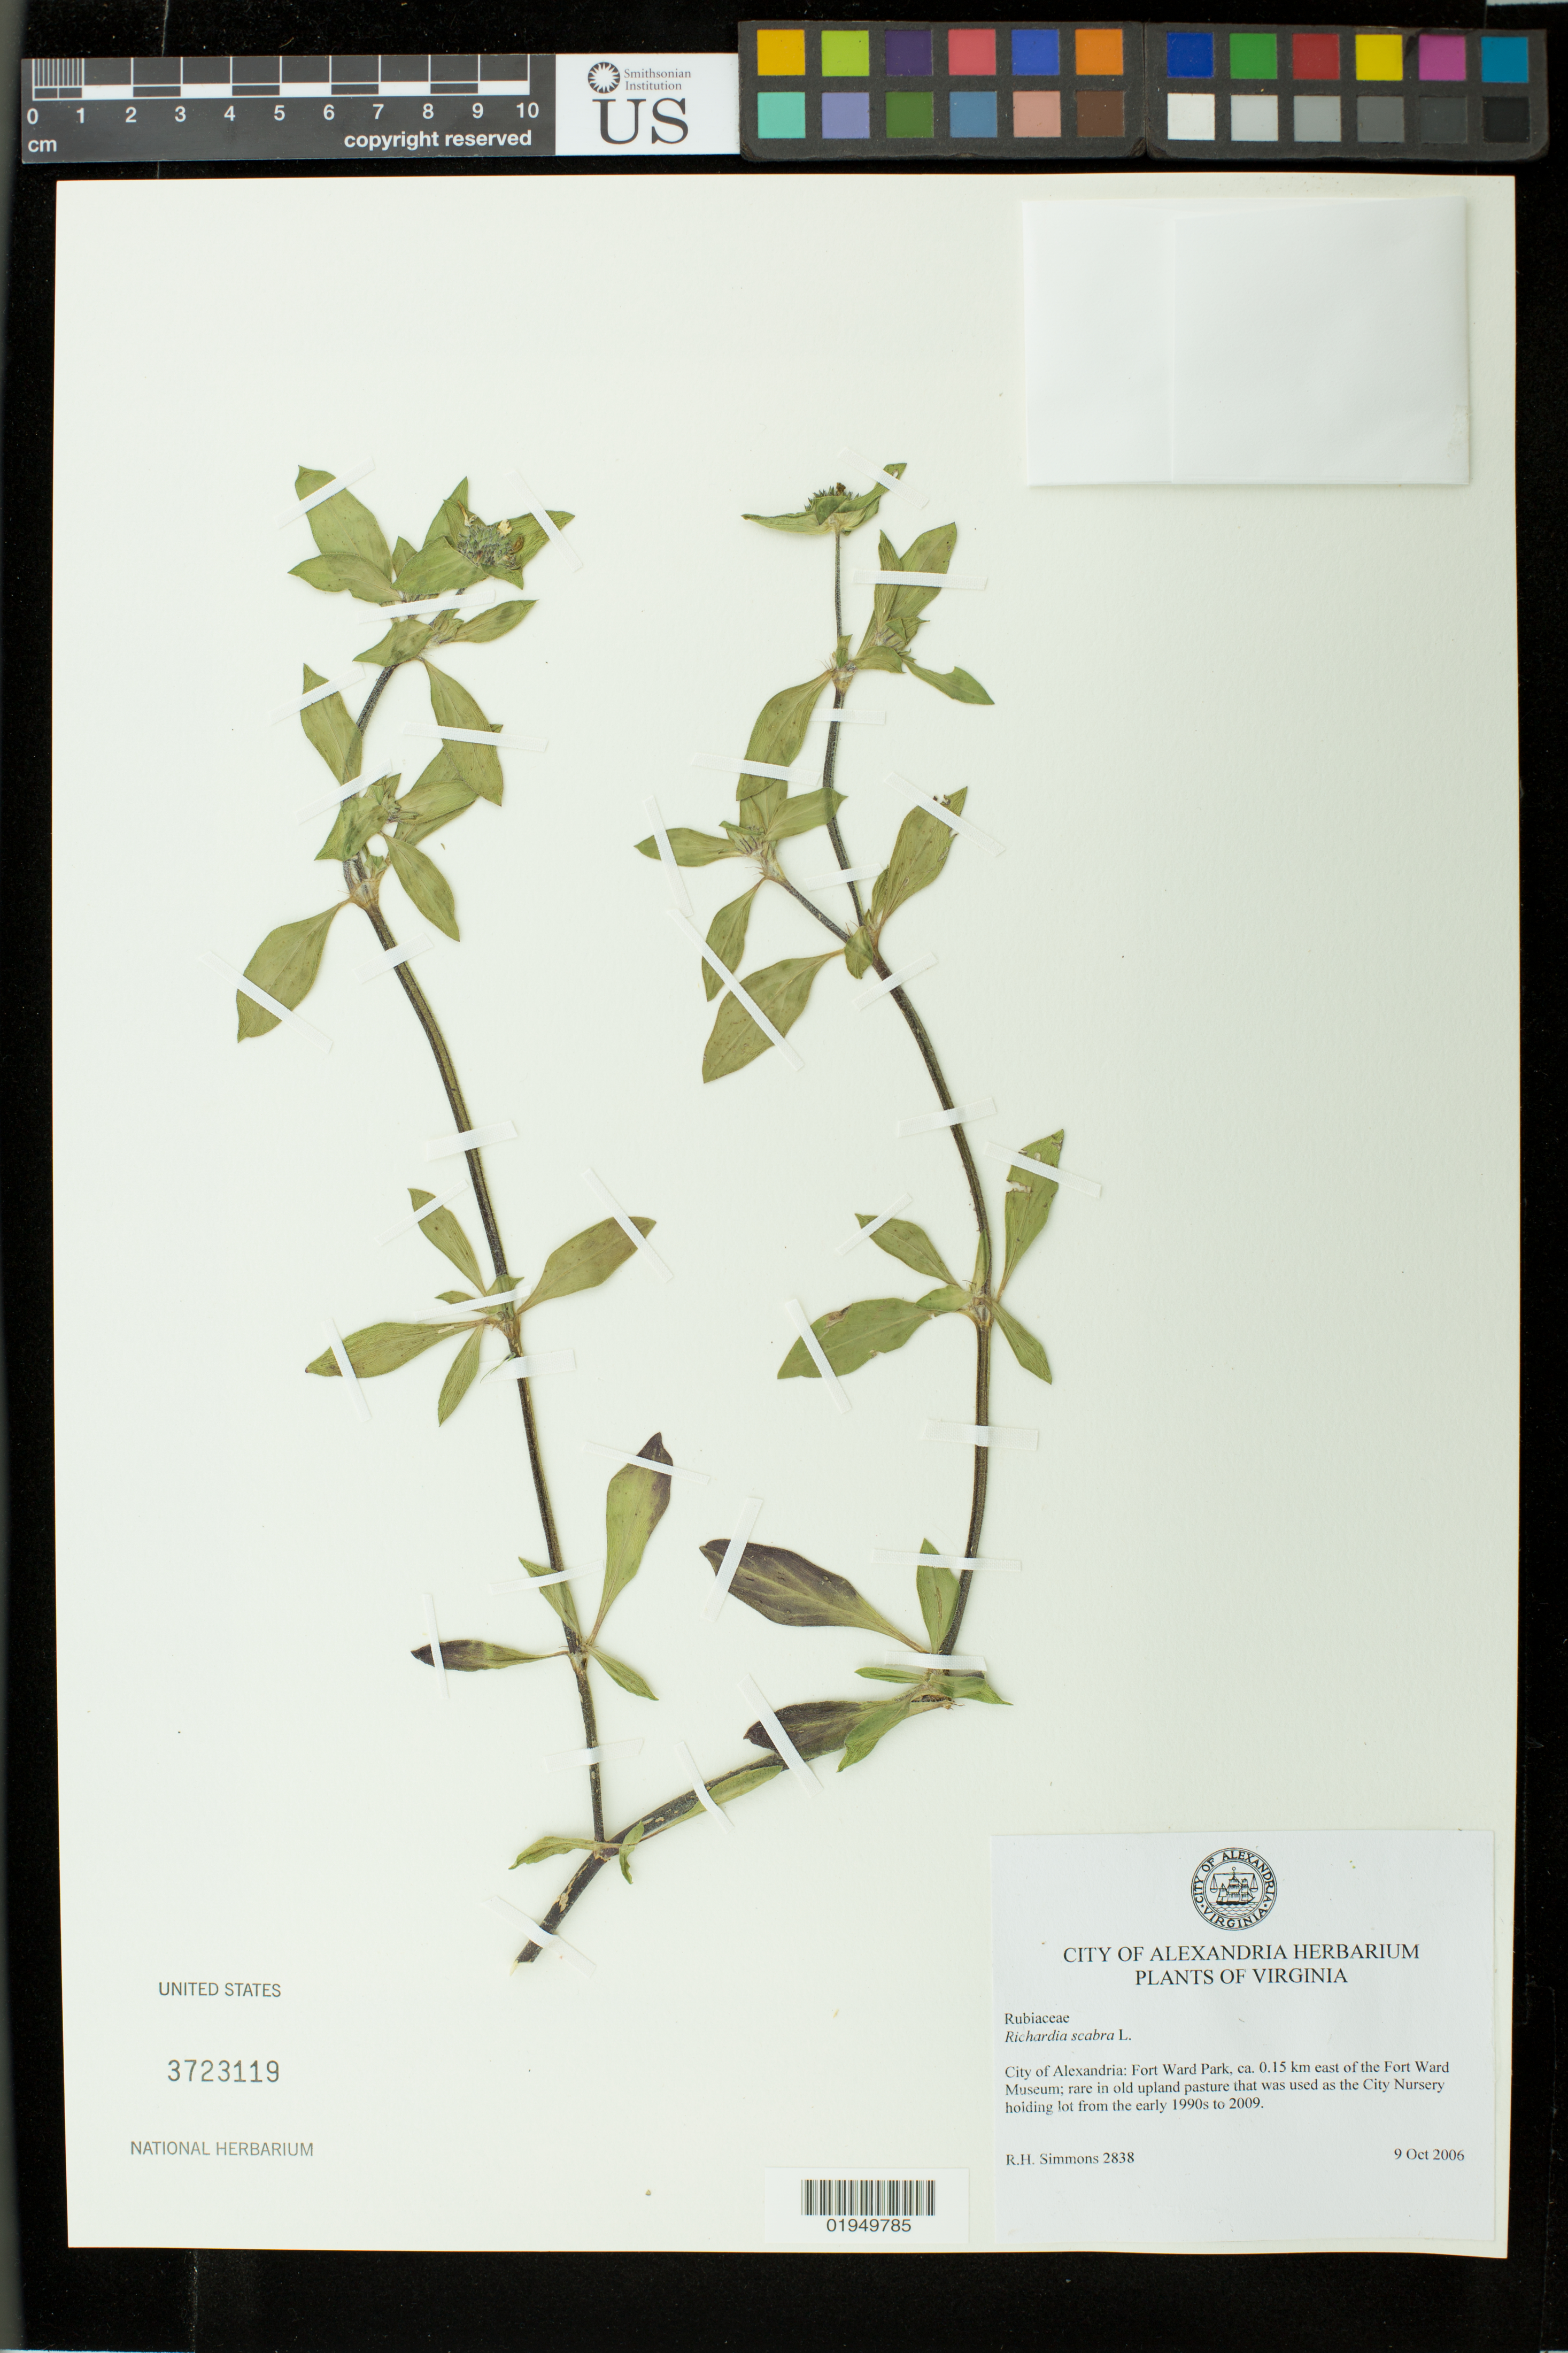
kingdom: Plantae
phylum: Tracheophyta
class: Magnoliopsida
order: Gentianales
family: Rubiaceae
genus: Richardia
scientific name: Richardia scabra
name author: L.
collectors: R. H. Simmons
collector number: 2838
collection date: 2006-10-09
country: United States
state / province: Virginia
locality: Fort Ward Park, ca. 0.15 km east of the Fort Ward Museum.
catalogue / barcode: US 3723119